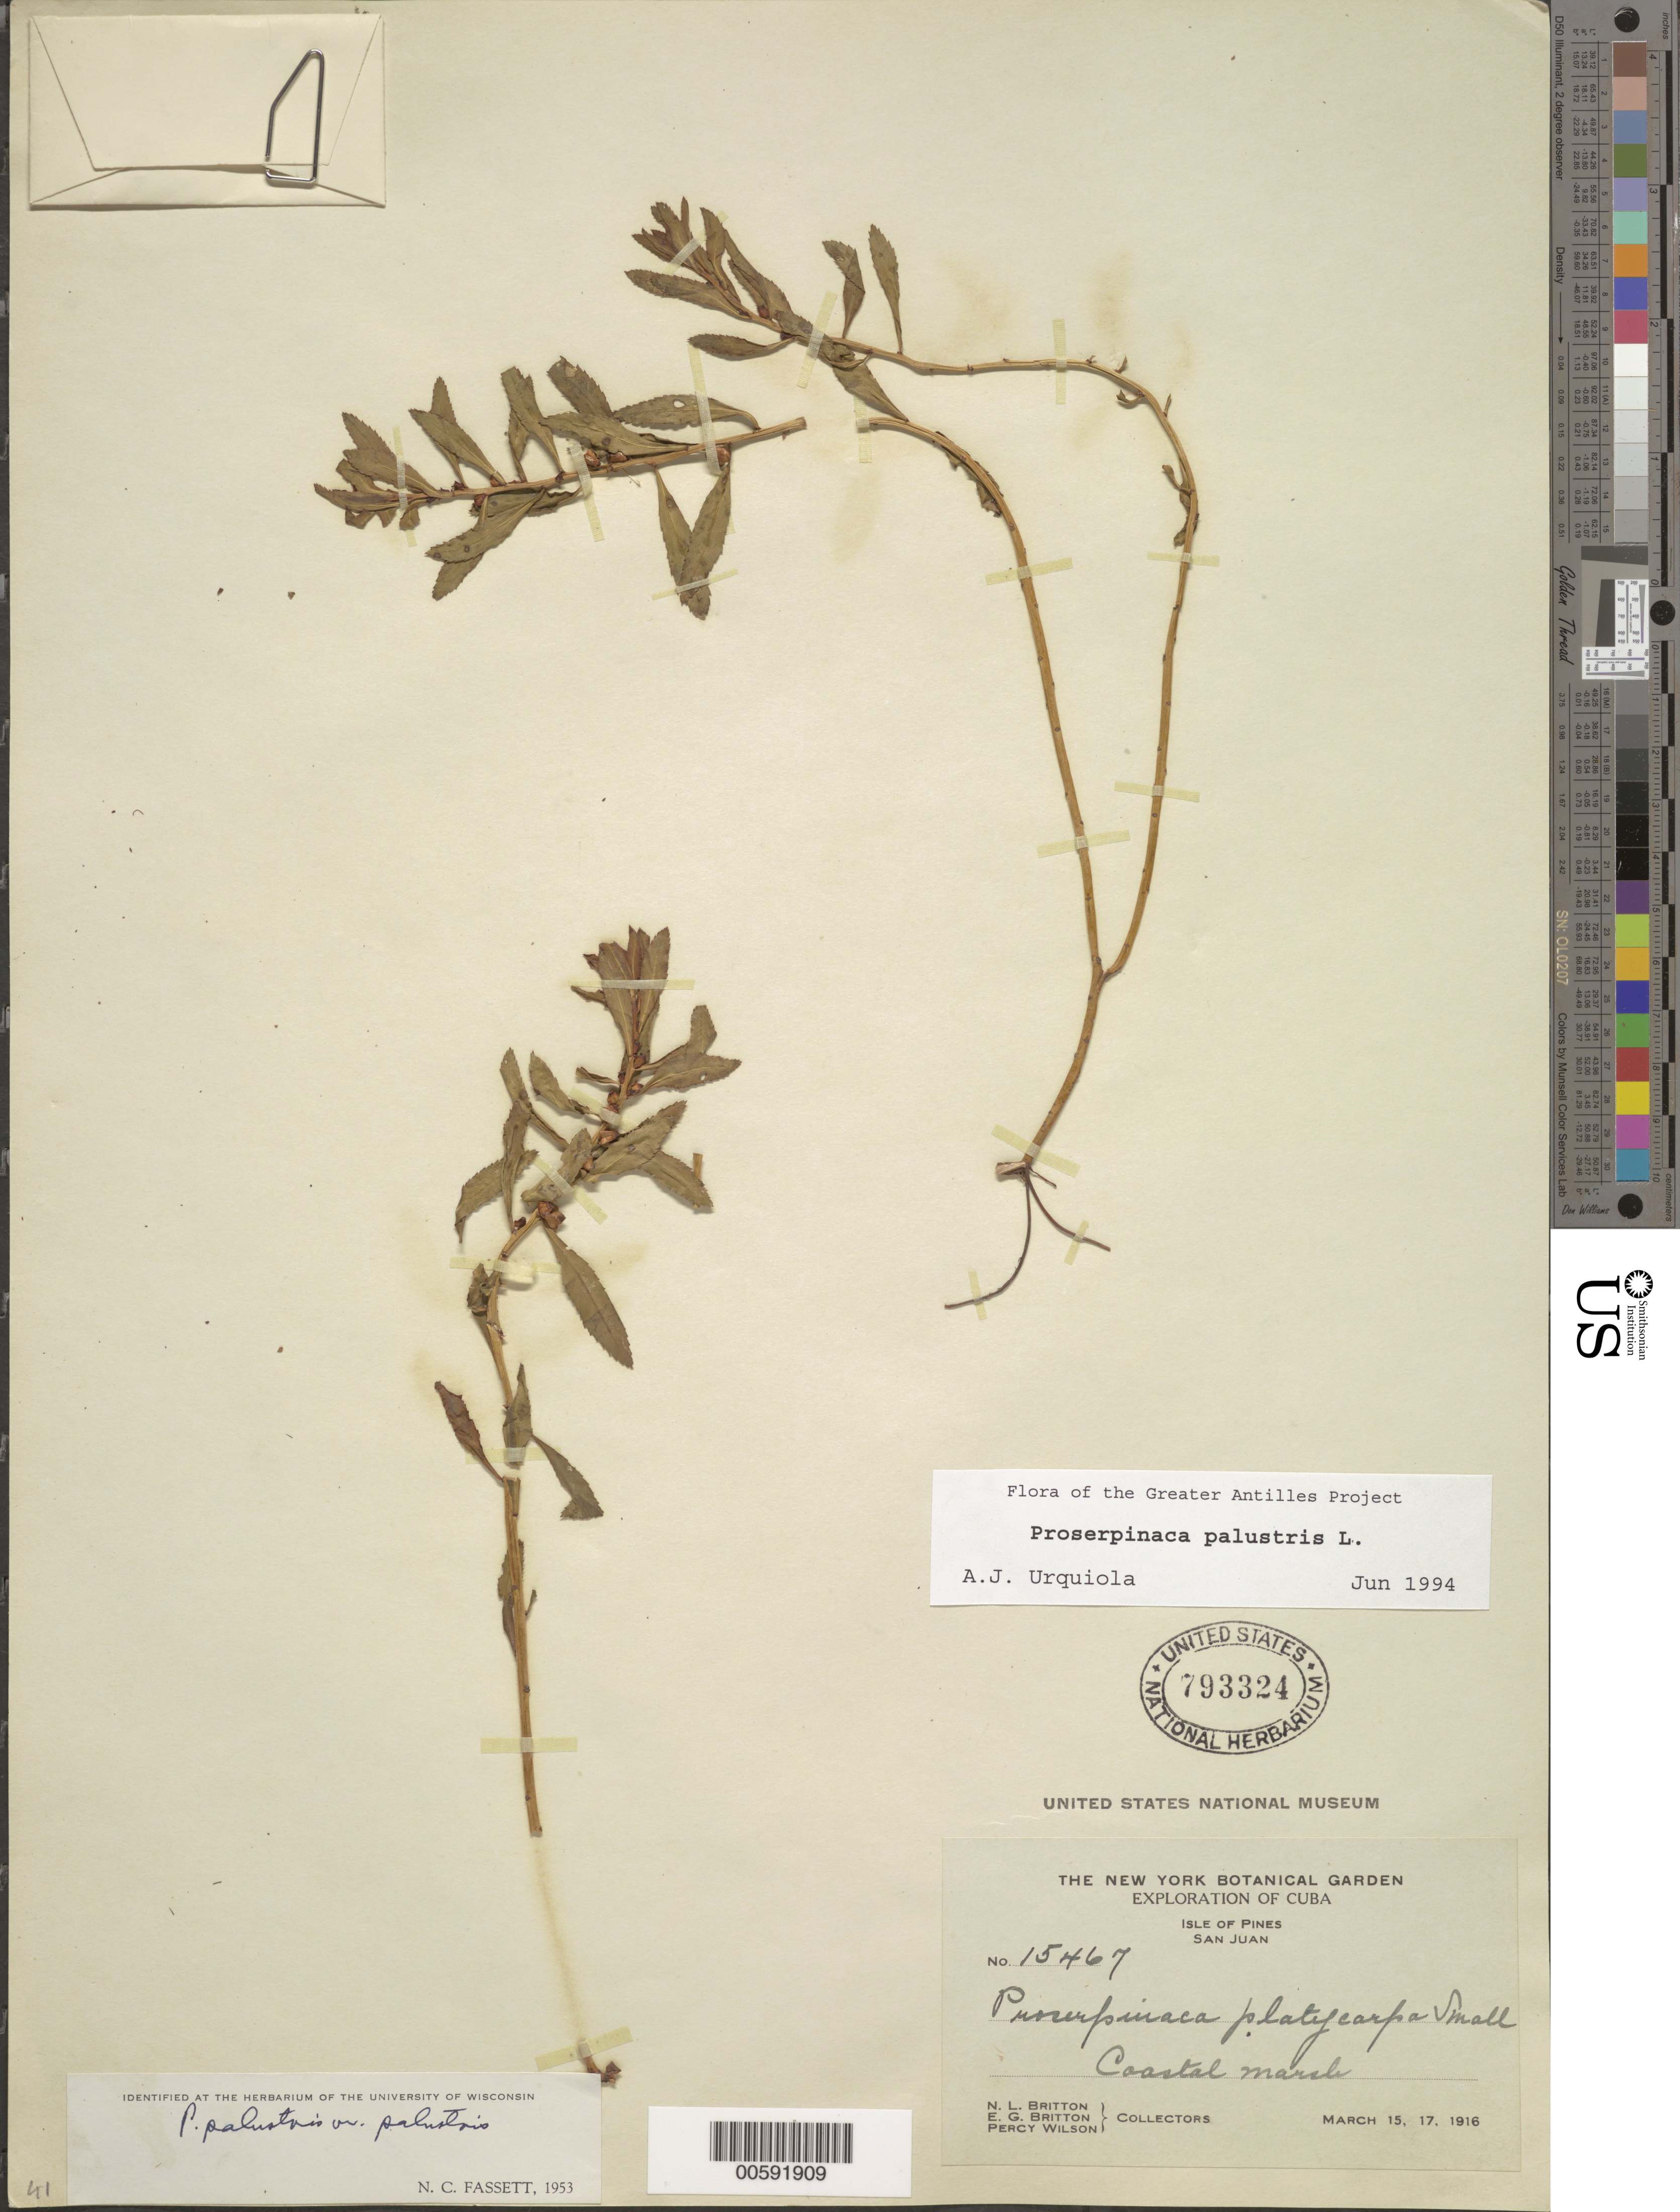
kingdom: Plantae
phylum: Tracheophyta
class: Magnoliopsida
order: Saxifragales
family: Haloragaceae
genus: Proserpinaca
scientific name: Proserpinaca palustris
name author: L.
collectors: N. Britton, E. G. Britton & P. Wilson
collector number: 15467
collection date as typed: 15 Mar 1916 and 17 Mar 1916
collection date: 1916-03-15,1916-03-17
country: Cuba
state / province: Isla de La Juventud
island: Isla de La Juventud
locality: San Juan. (Province originally recorded as Isla de Pinos.)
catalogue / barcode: US 793324